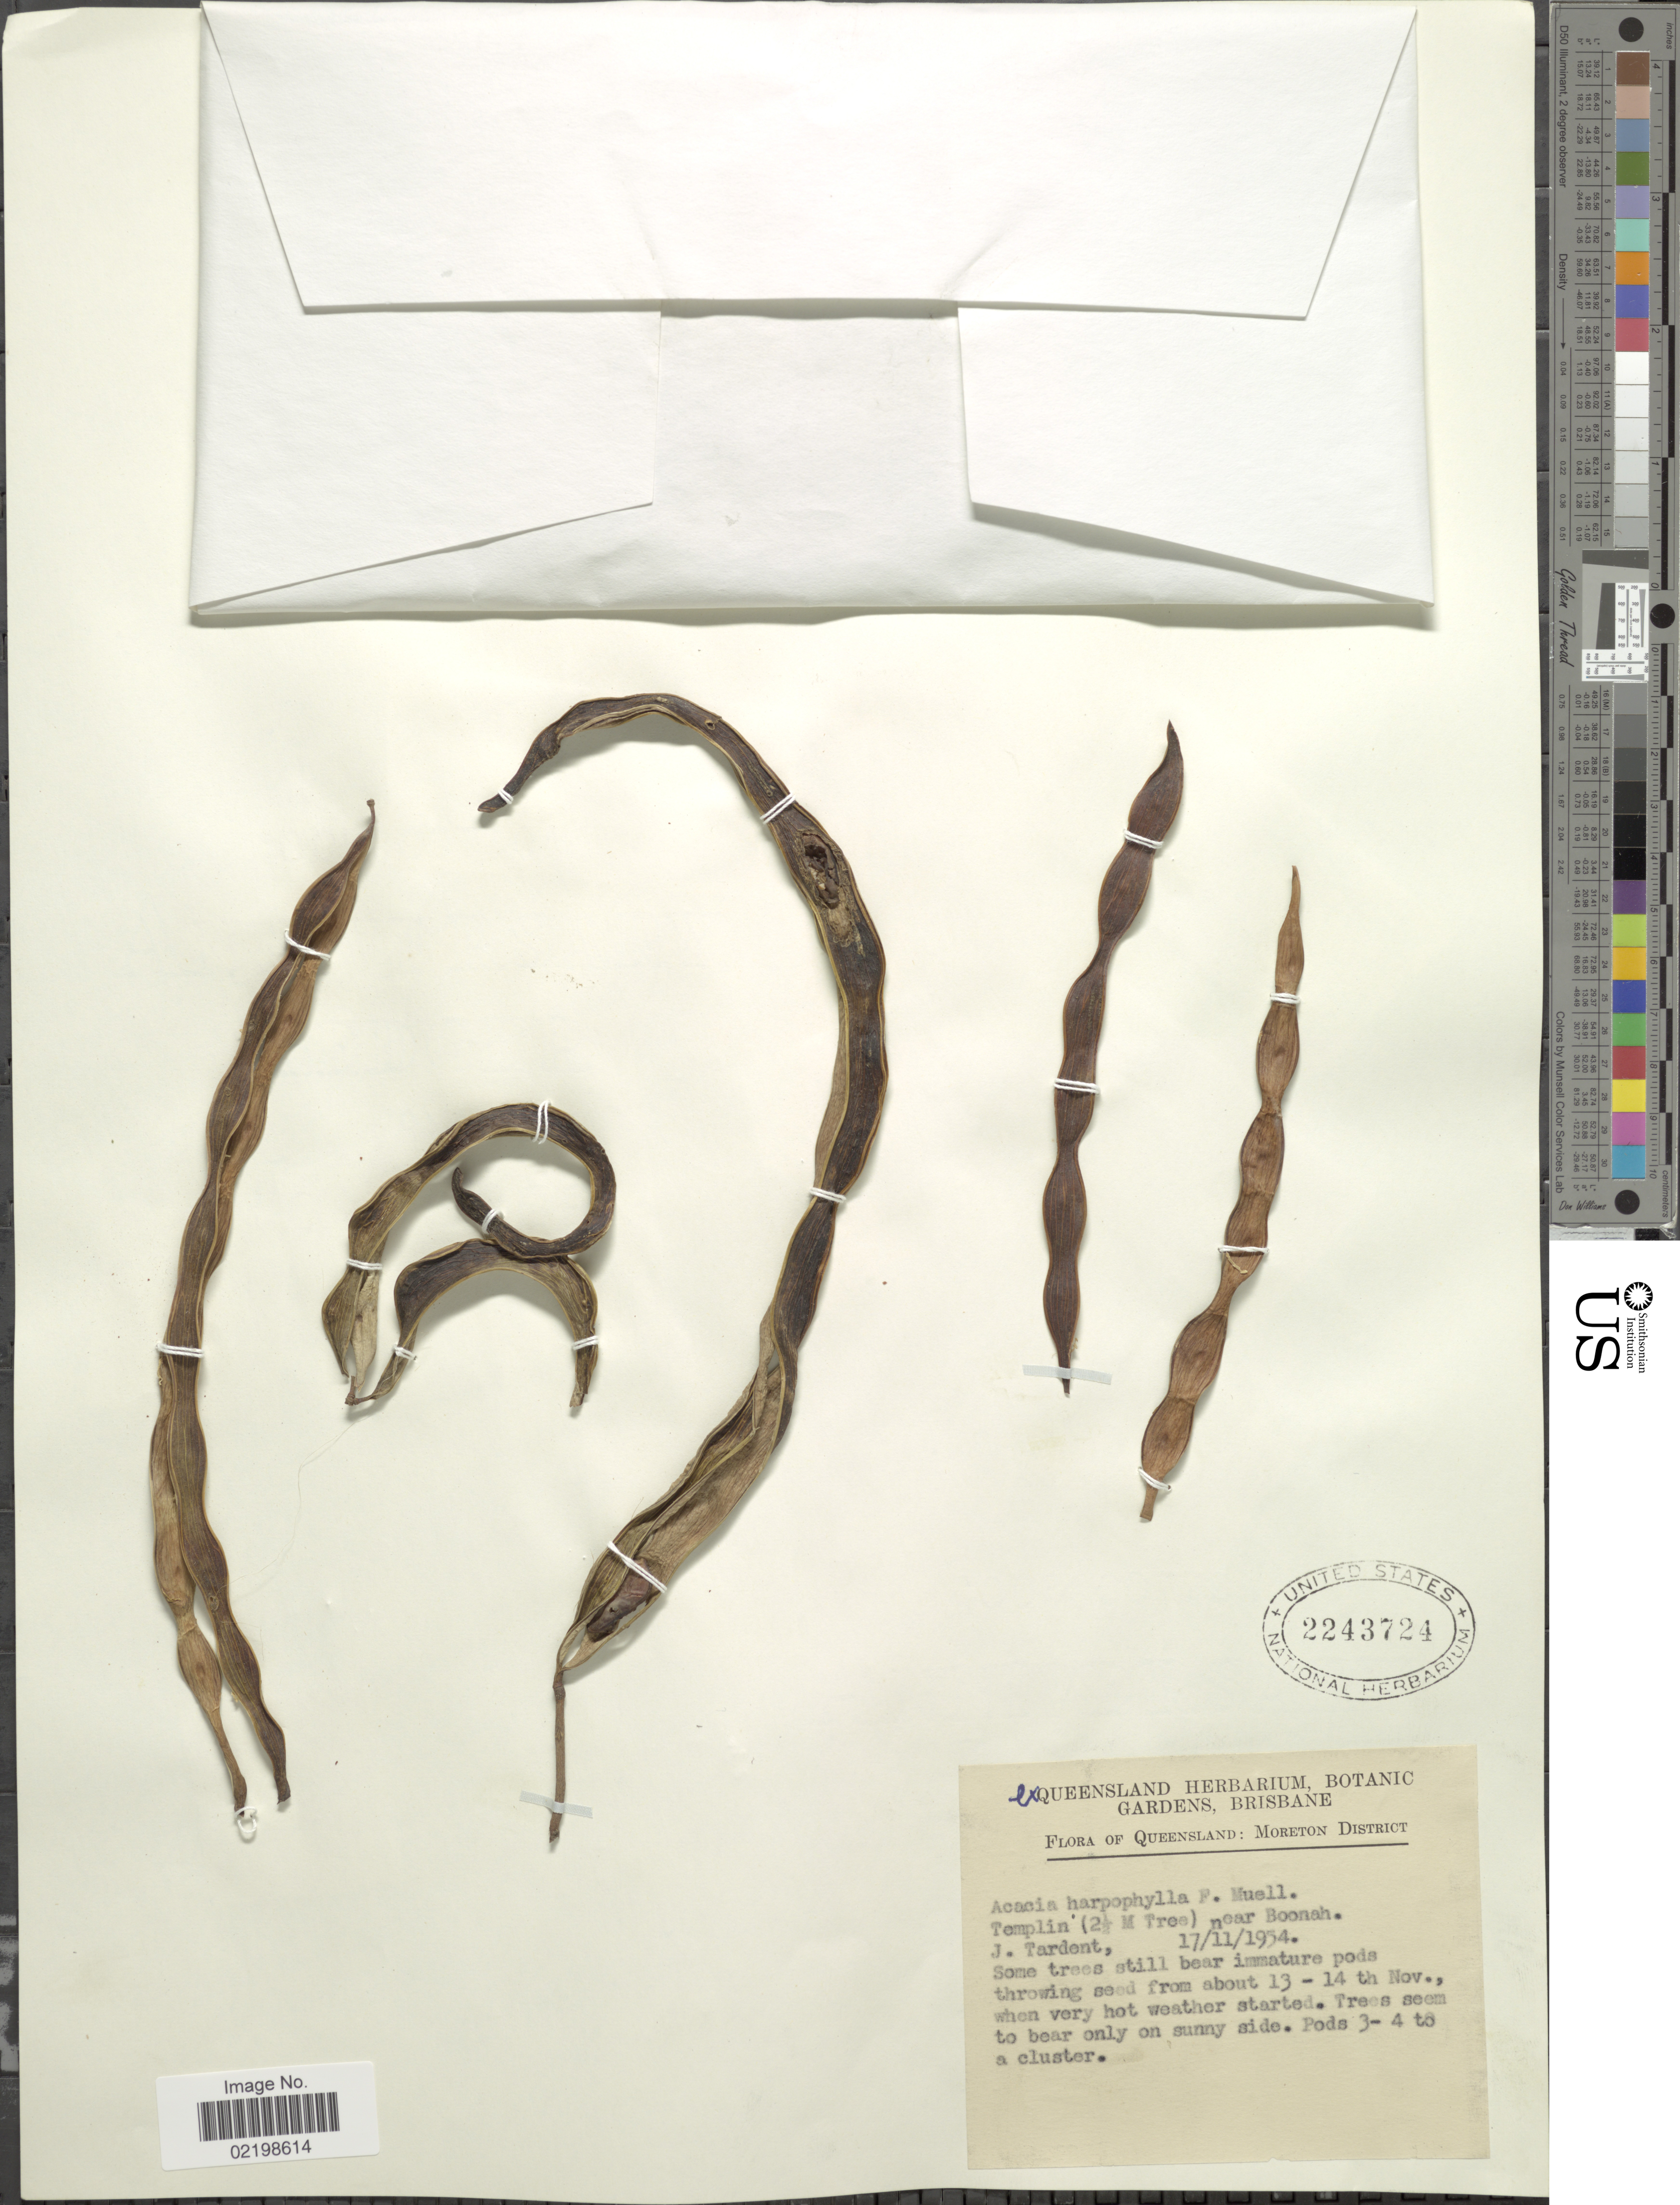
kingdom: Plantae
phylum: Tracheophyta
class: Magnoliopsida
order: Fabales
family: Fabaceae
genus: Acacia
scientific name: Acacia harpophylla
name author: F. Muell. ex Benth.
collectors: J. Tardent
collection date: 1954-11-17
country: Australia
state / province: Queensland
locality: Moreton District. Templin (2 1/2M tree) near Boonah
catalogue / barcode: US 2243724